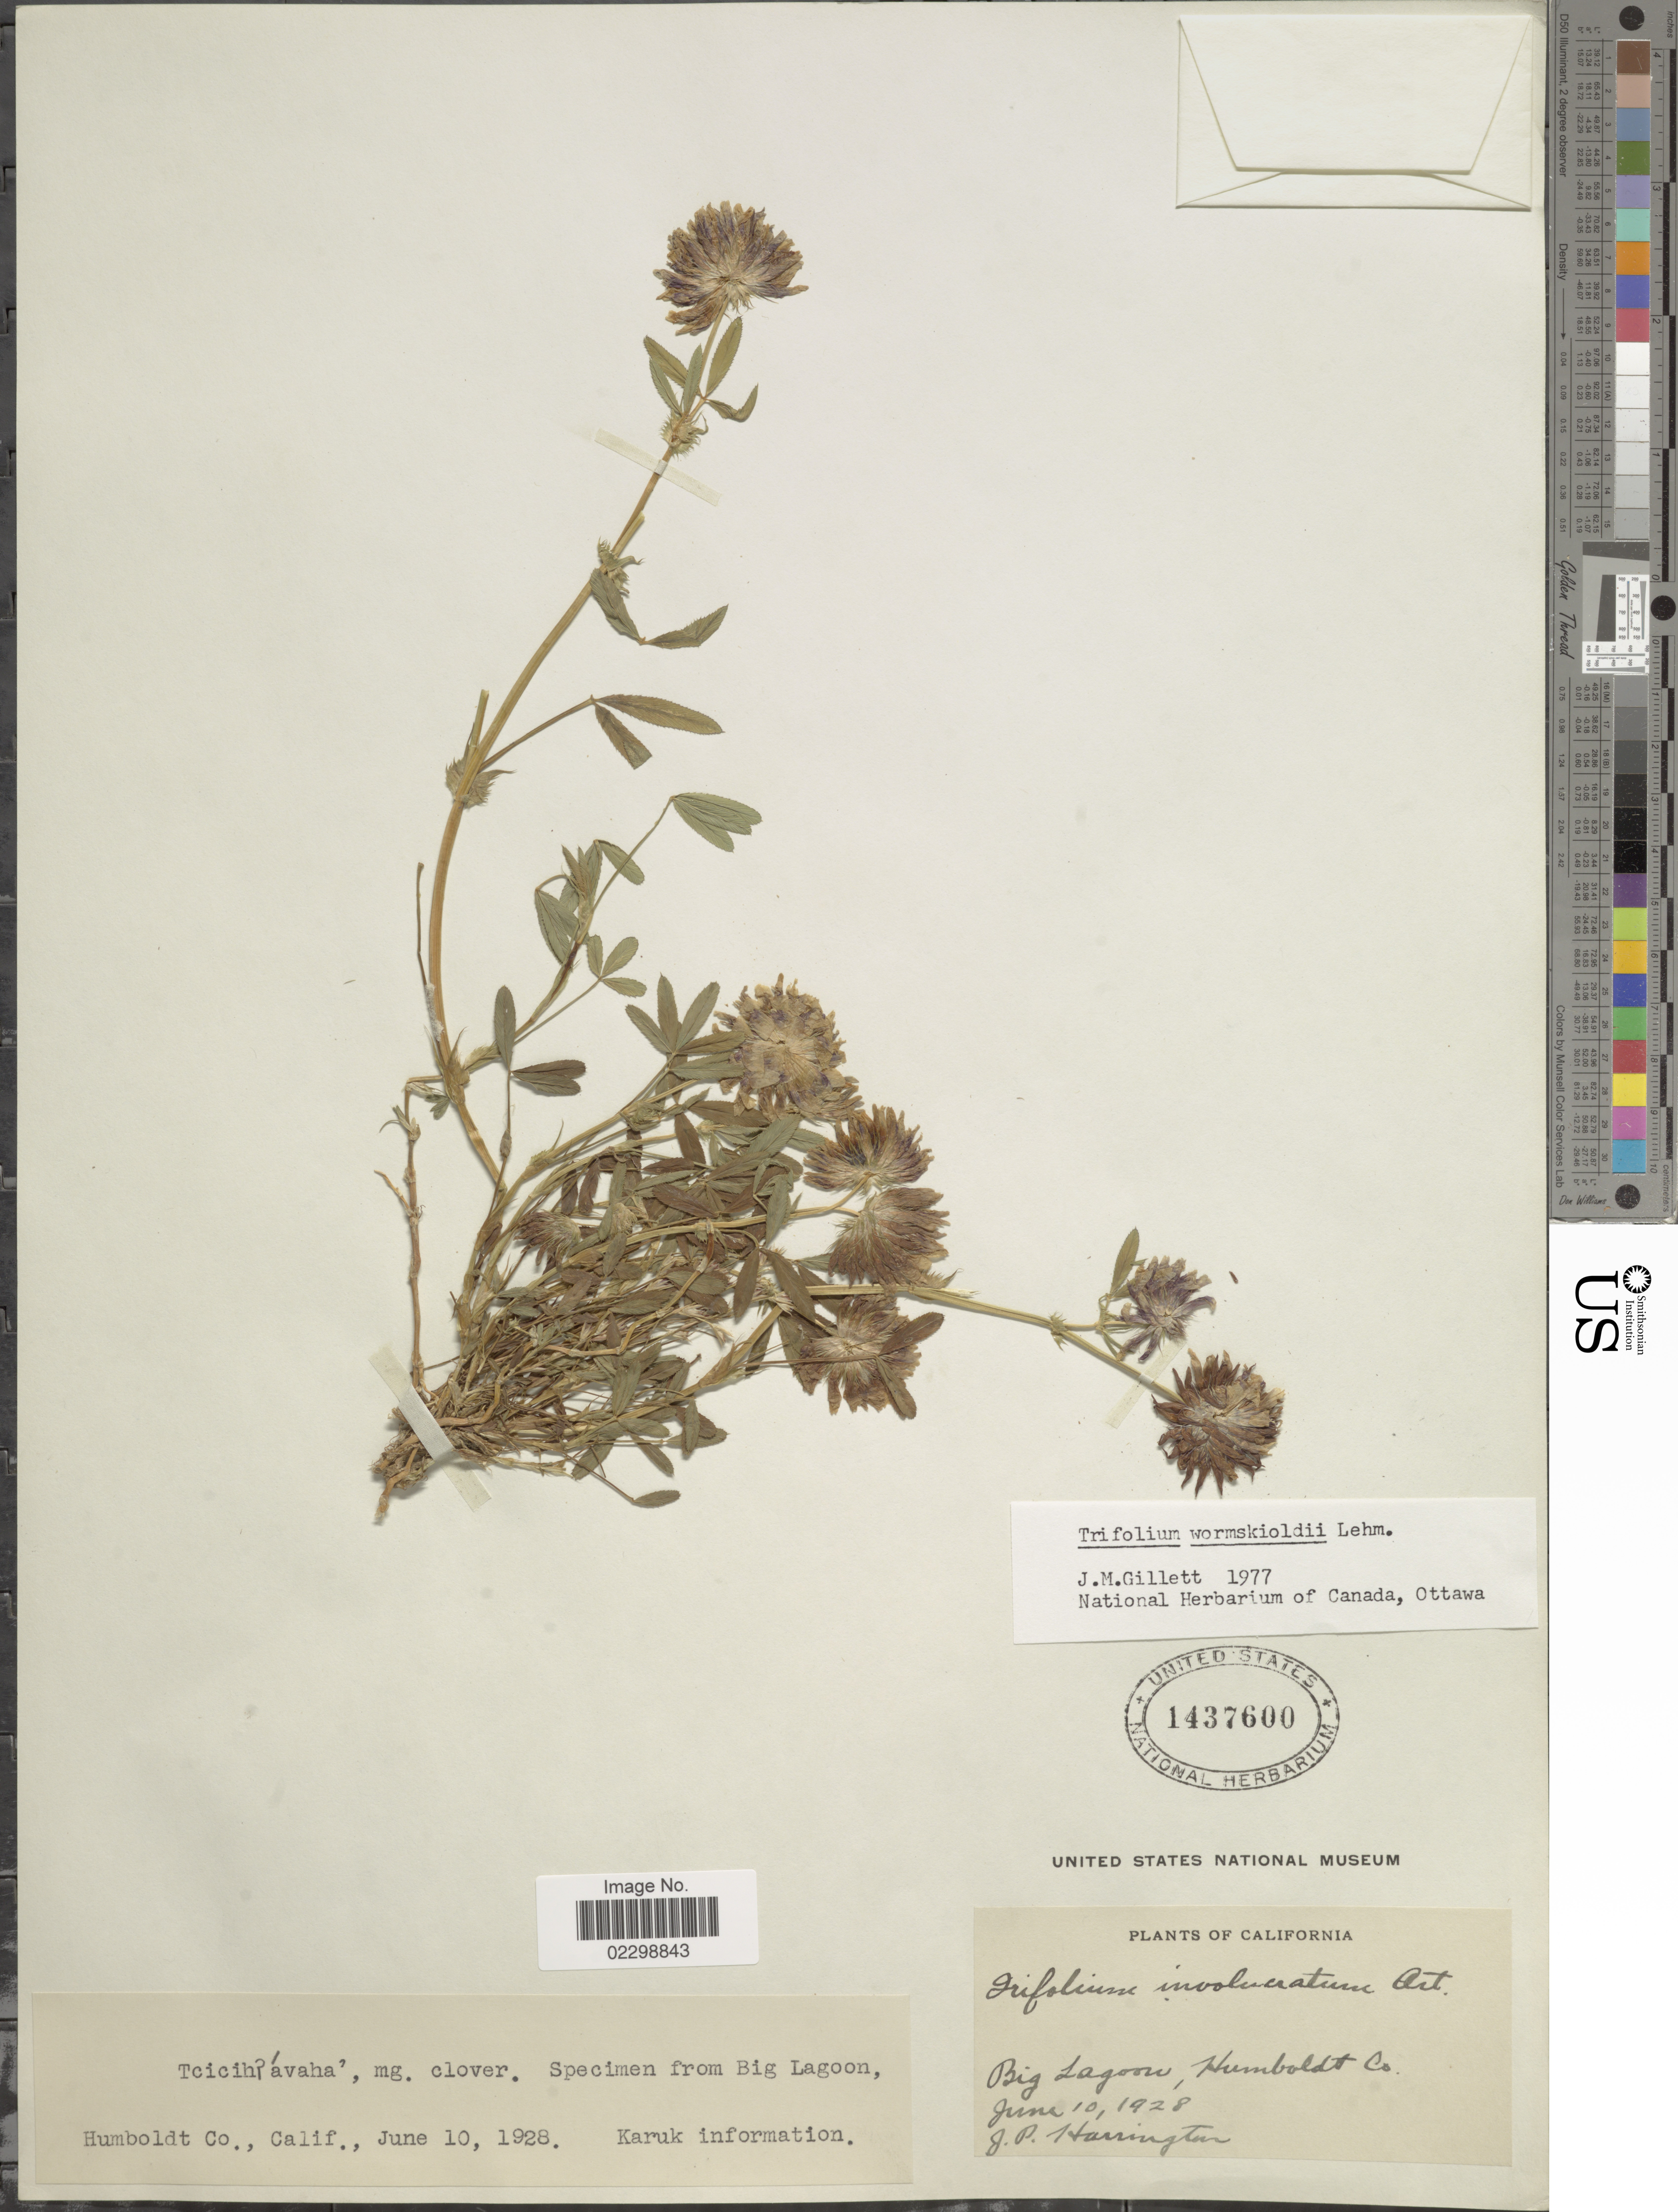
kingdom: Plantae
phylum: Tracheophyta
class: Magnoliopsida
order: Fabales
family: Fabaceae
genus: Trifolium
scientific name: Trifolium wormskioldii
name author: Lehm.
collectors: J. Harrington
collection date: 1928-06-10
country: United States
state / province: California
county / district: Humboldt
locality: Big Lagoon, Humboldt Co.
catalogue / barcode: US 1437600